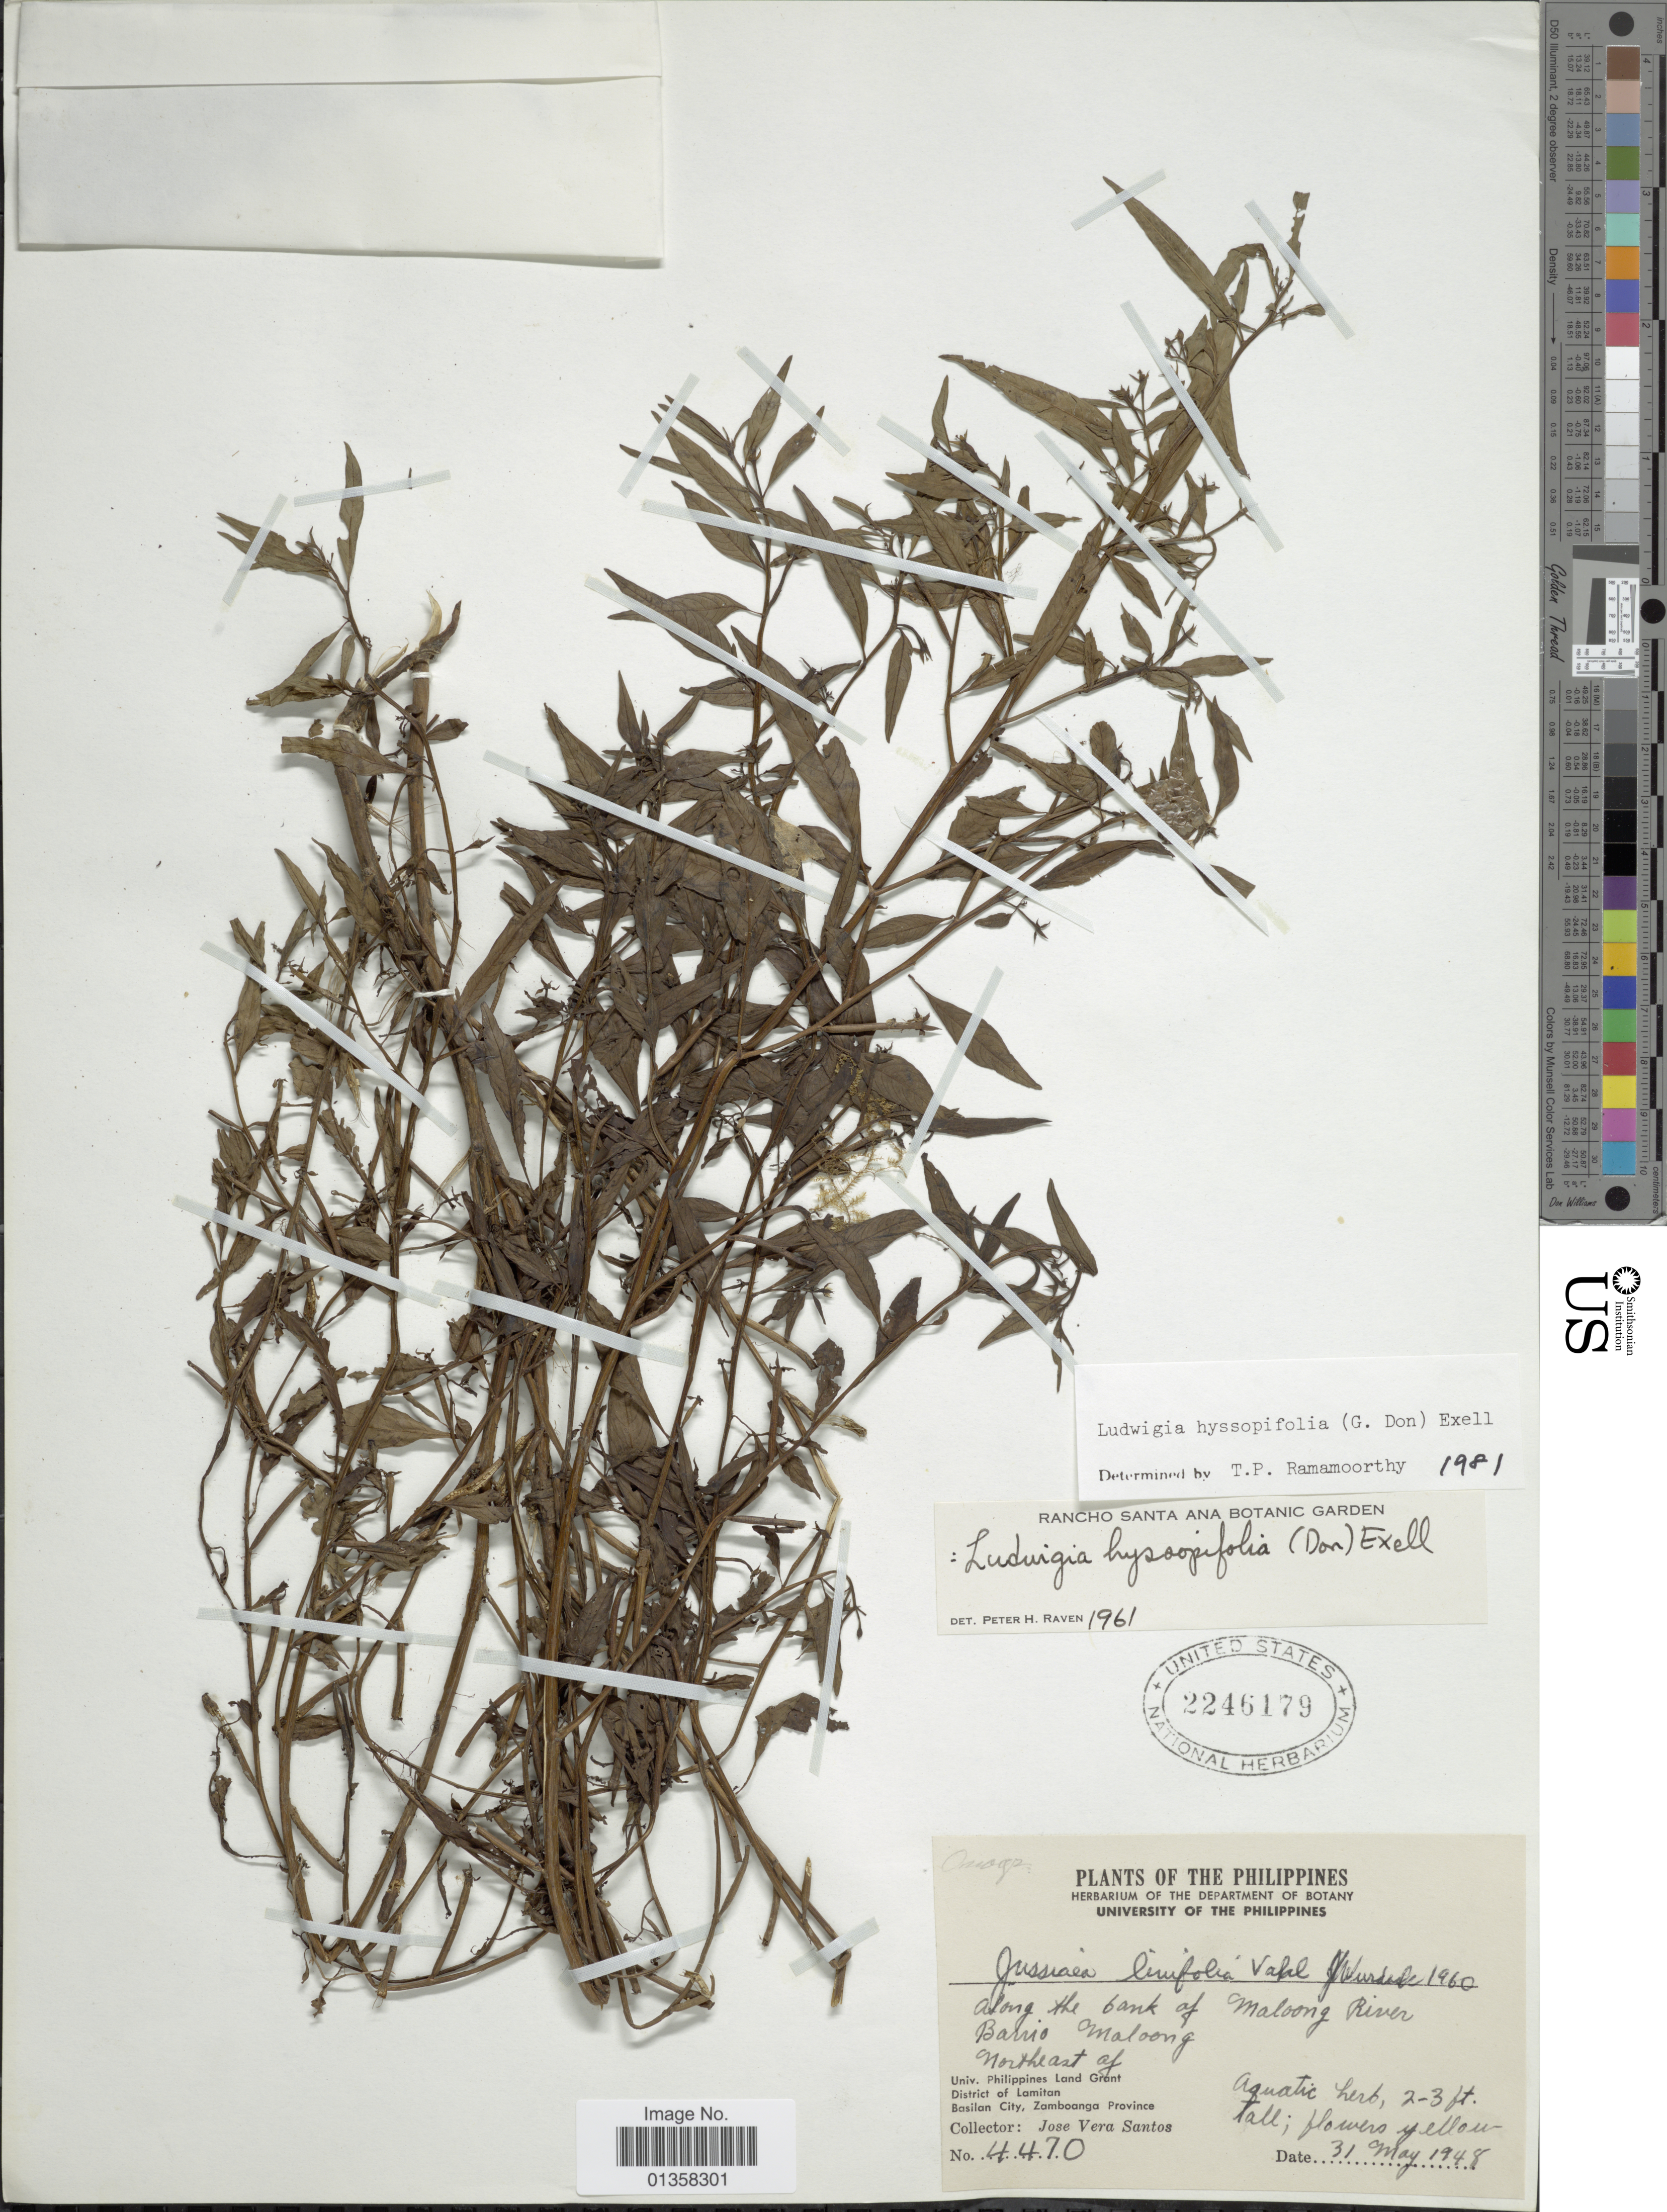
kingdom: Plantae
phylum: Tracheophyta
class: Magnoliopsida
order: Myrtales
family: Onagraceae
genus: Ludwigia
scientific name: Ludwigia hyssopifolia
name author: (G. Don) Exell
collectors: J. V. Santos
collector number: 4470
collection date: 1948-05-31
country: Philippines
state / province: Zamboanga Peninsula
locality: Along the bank of Maloong River, Barrio Maloong, Northeast of Univ. Philippines Land Grant, District of Lamitan, Basilan City, Zamboanga Province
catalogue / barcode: US 2246179